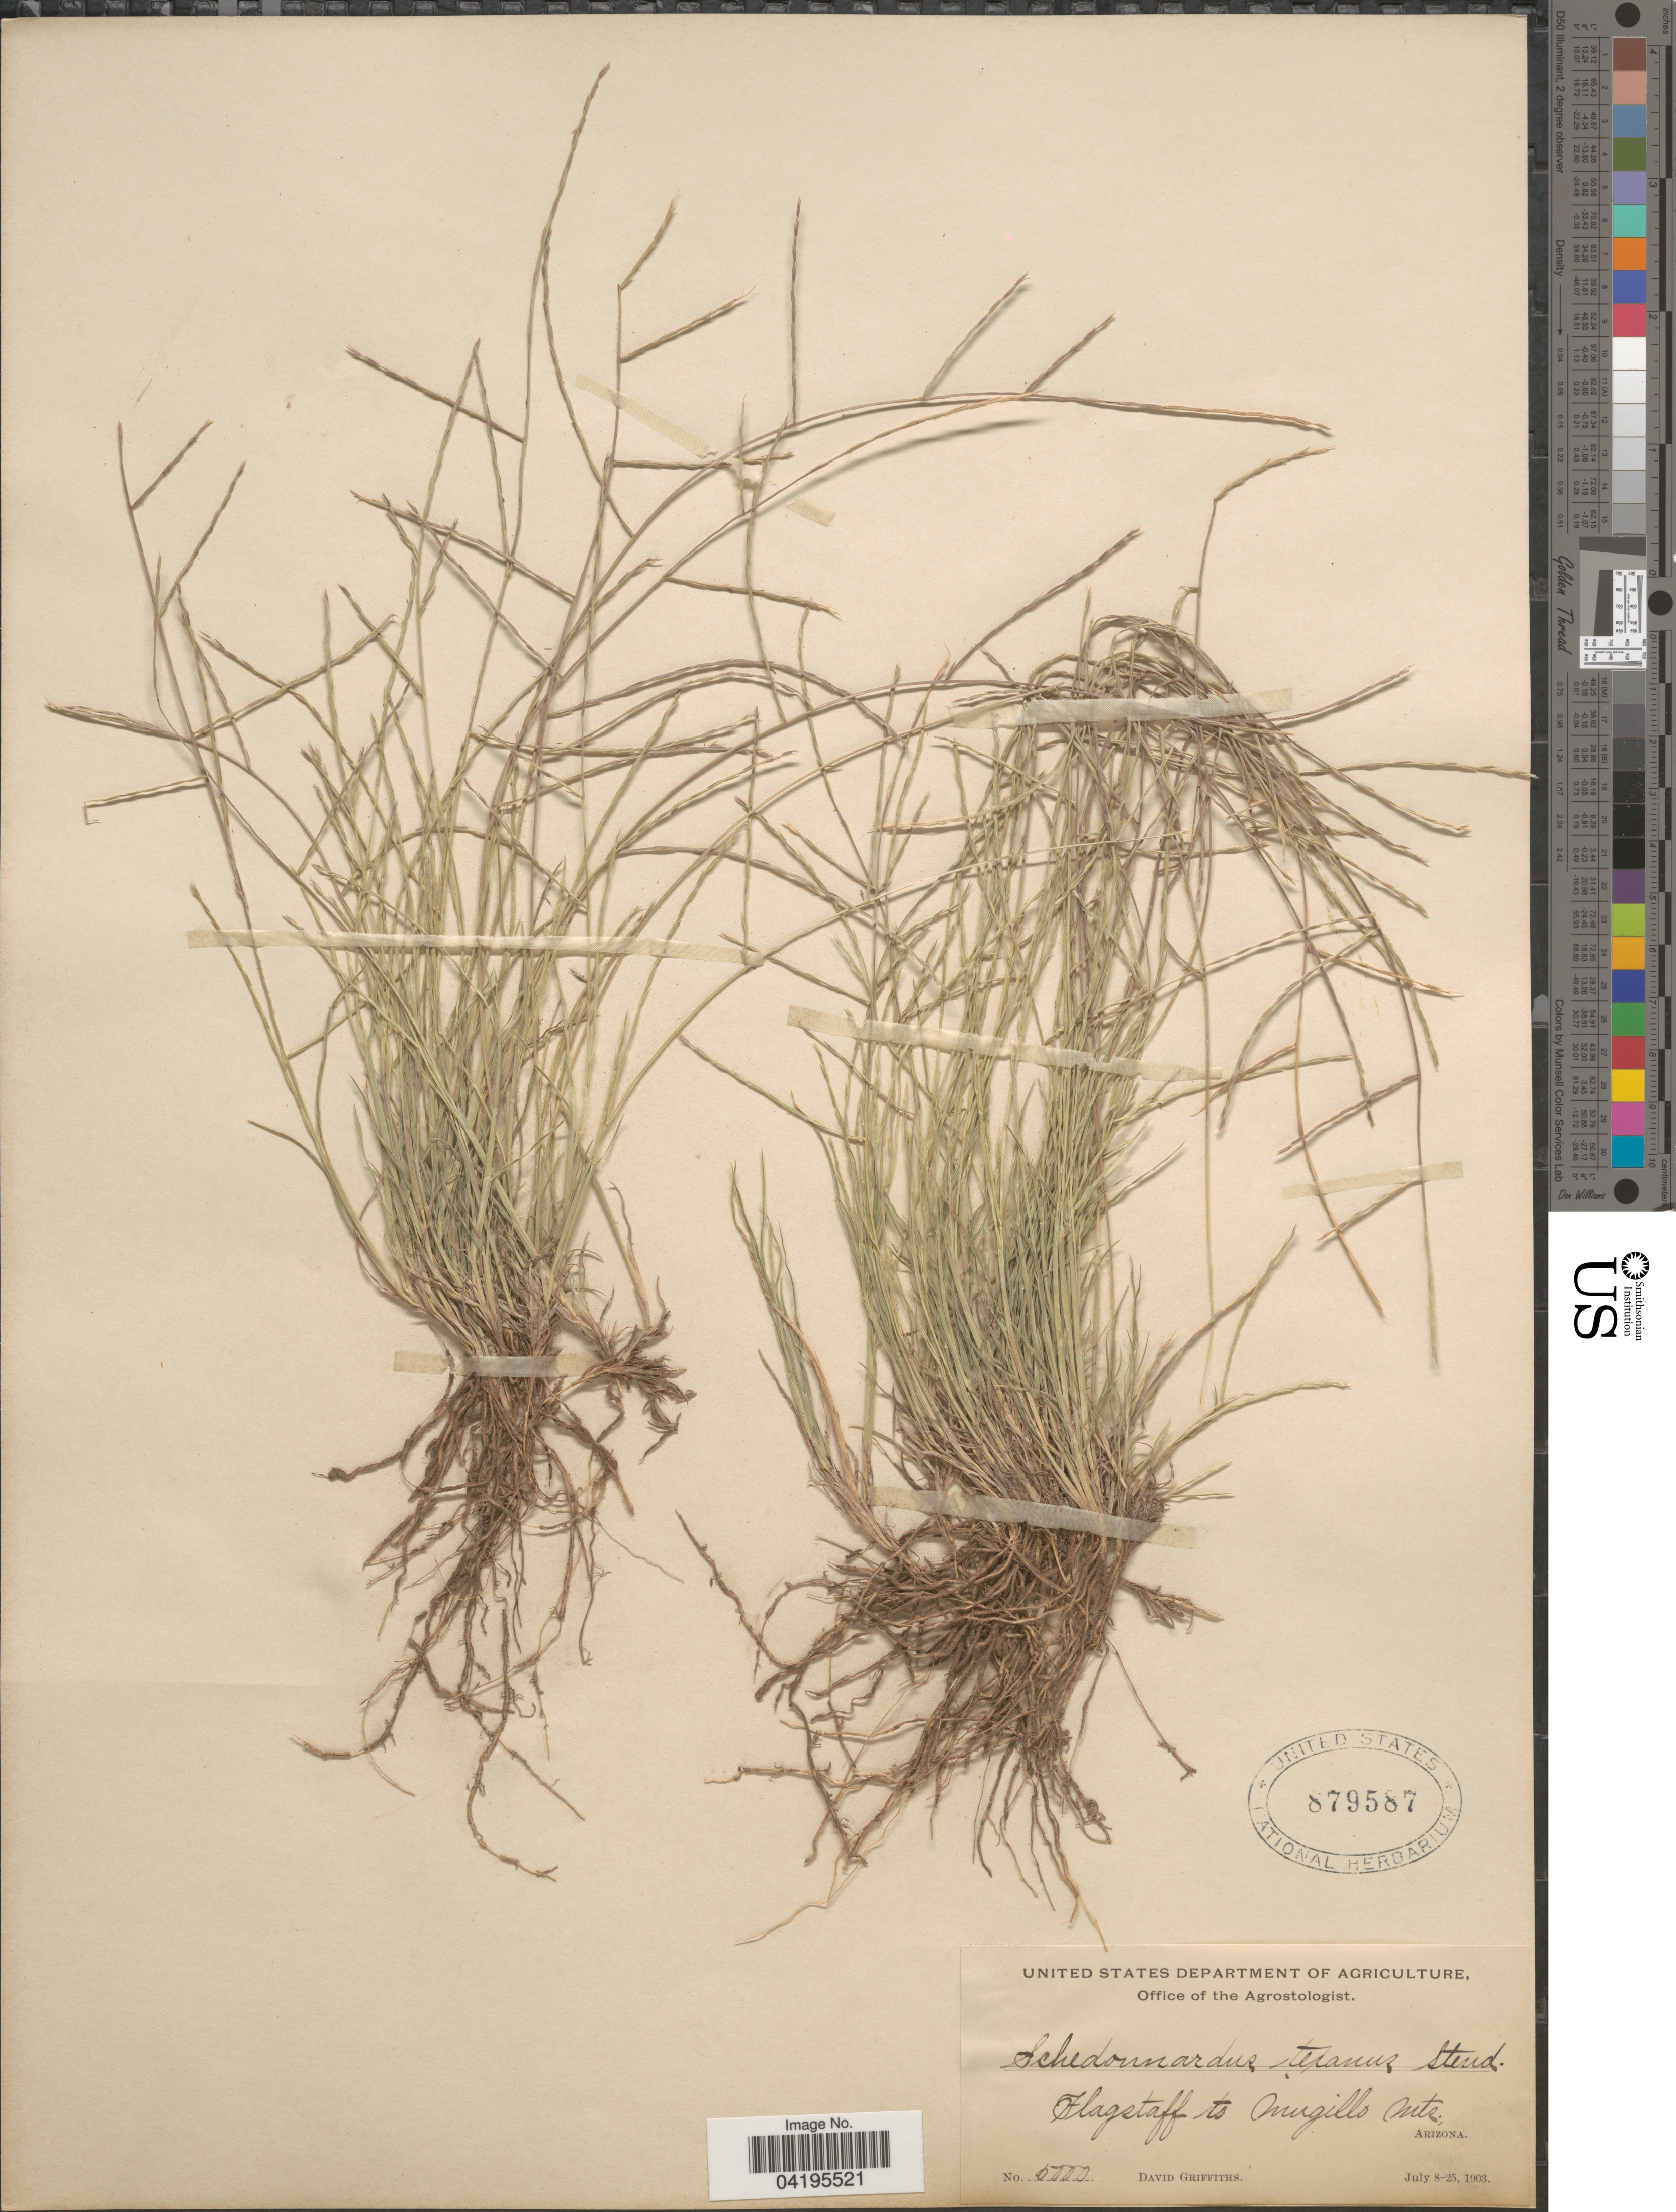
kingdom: Plantae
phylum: Tracheophyta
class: Liliopsida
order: Poales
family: Poaceae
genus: Muhlenbergia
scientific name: Muhlenbergia paniculata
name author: (Nutt.) Columbus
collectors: D. Griffiths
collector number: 5000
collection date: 1903-07-08/1903-07-25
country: United States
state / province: Arizona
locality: Flagstaff to Mugillo Mts.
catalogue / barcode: US 879587